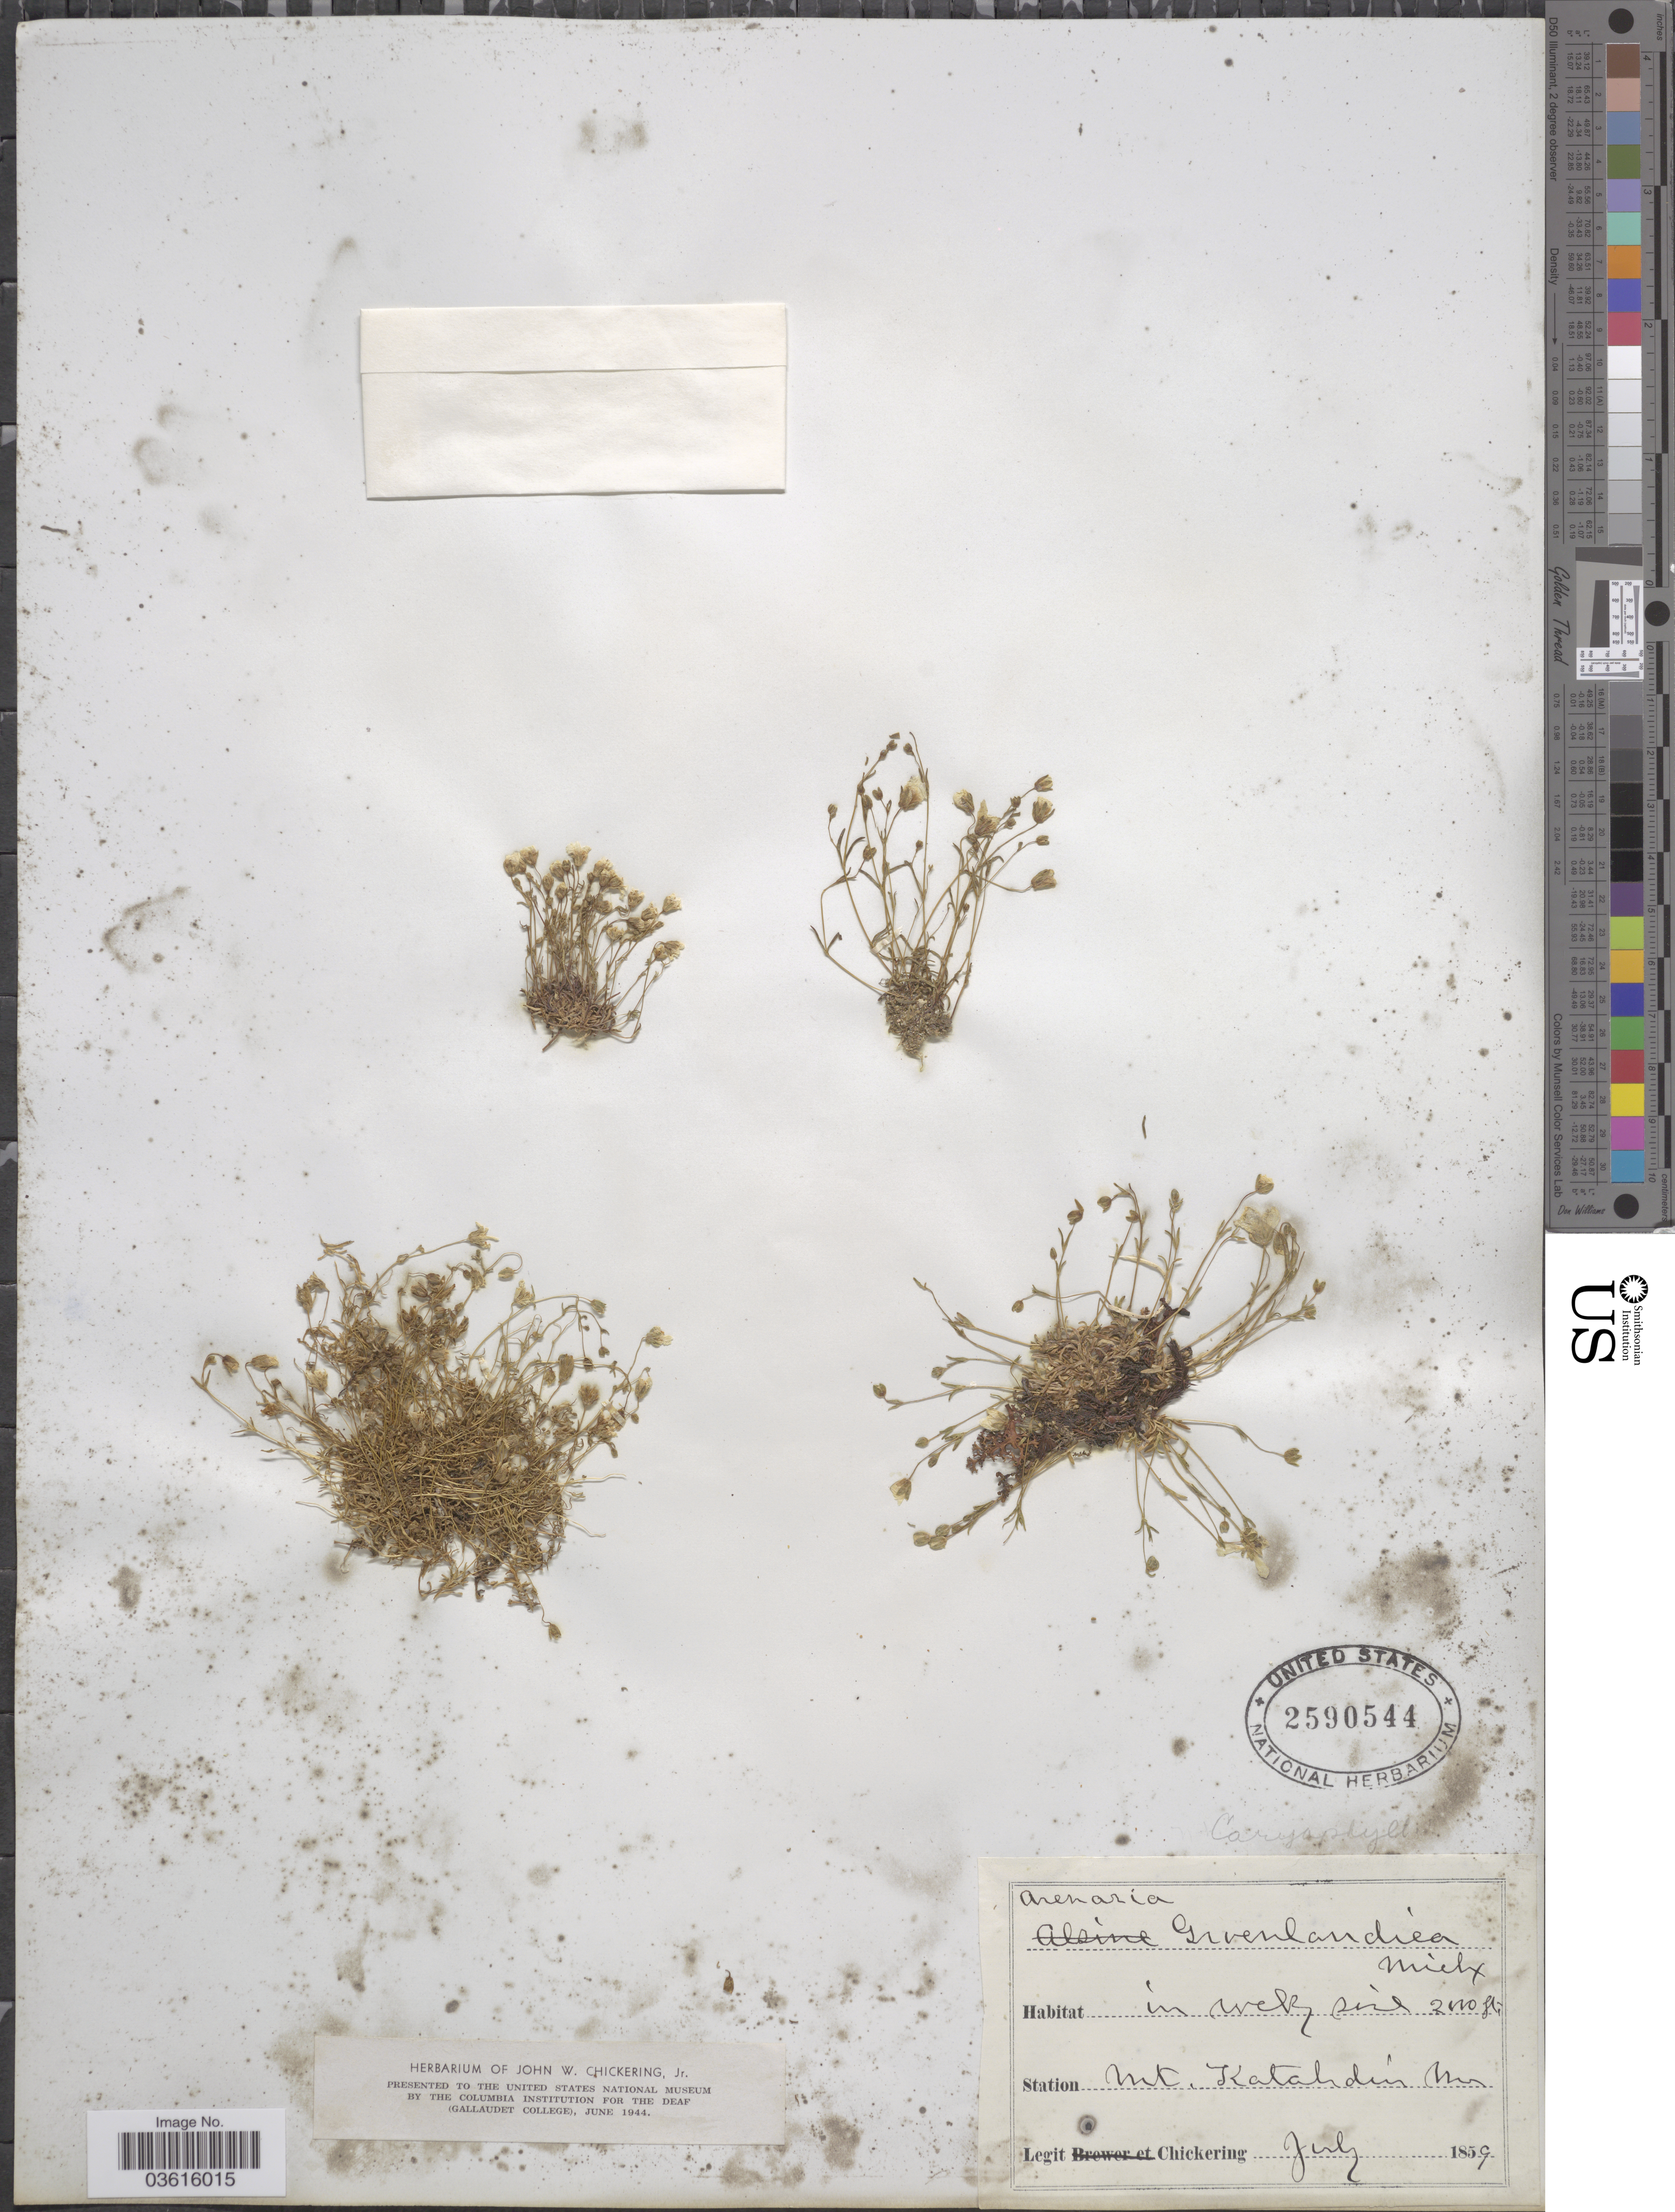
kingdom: Plantae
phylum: Tracheophyta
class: Magnoliopsida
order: Caryophyllales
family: Caryophyllaceae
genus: Minuartia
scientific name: Minuartia groenlandica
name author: (Retz.) Ostenf.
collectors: Chickering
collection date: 1859-07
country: United States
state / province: Maine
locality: Station Mt. Katahdin.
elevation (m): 610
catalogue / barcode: US 2590544